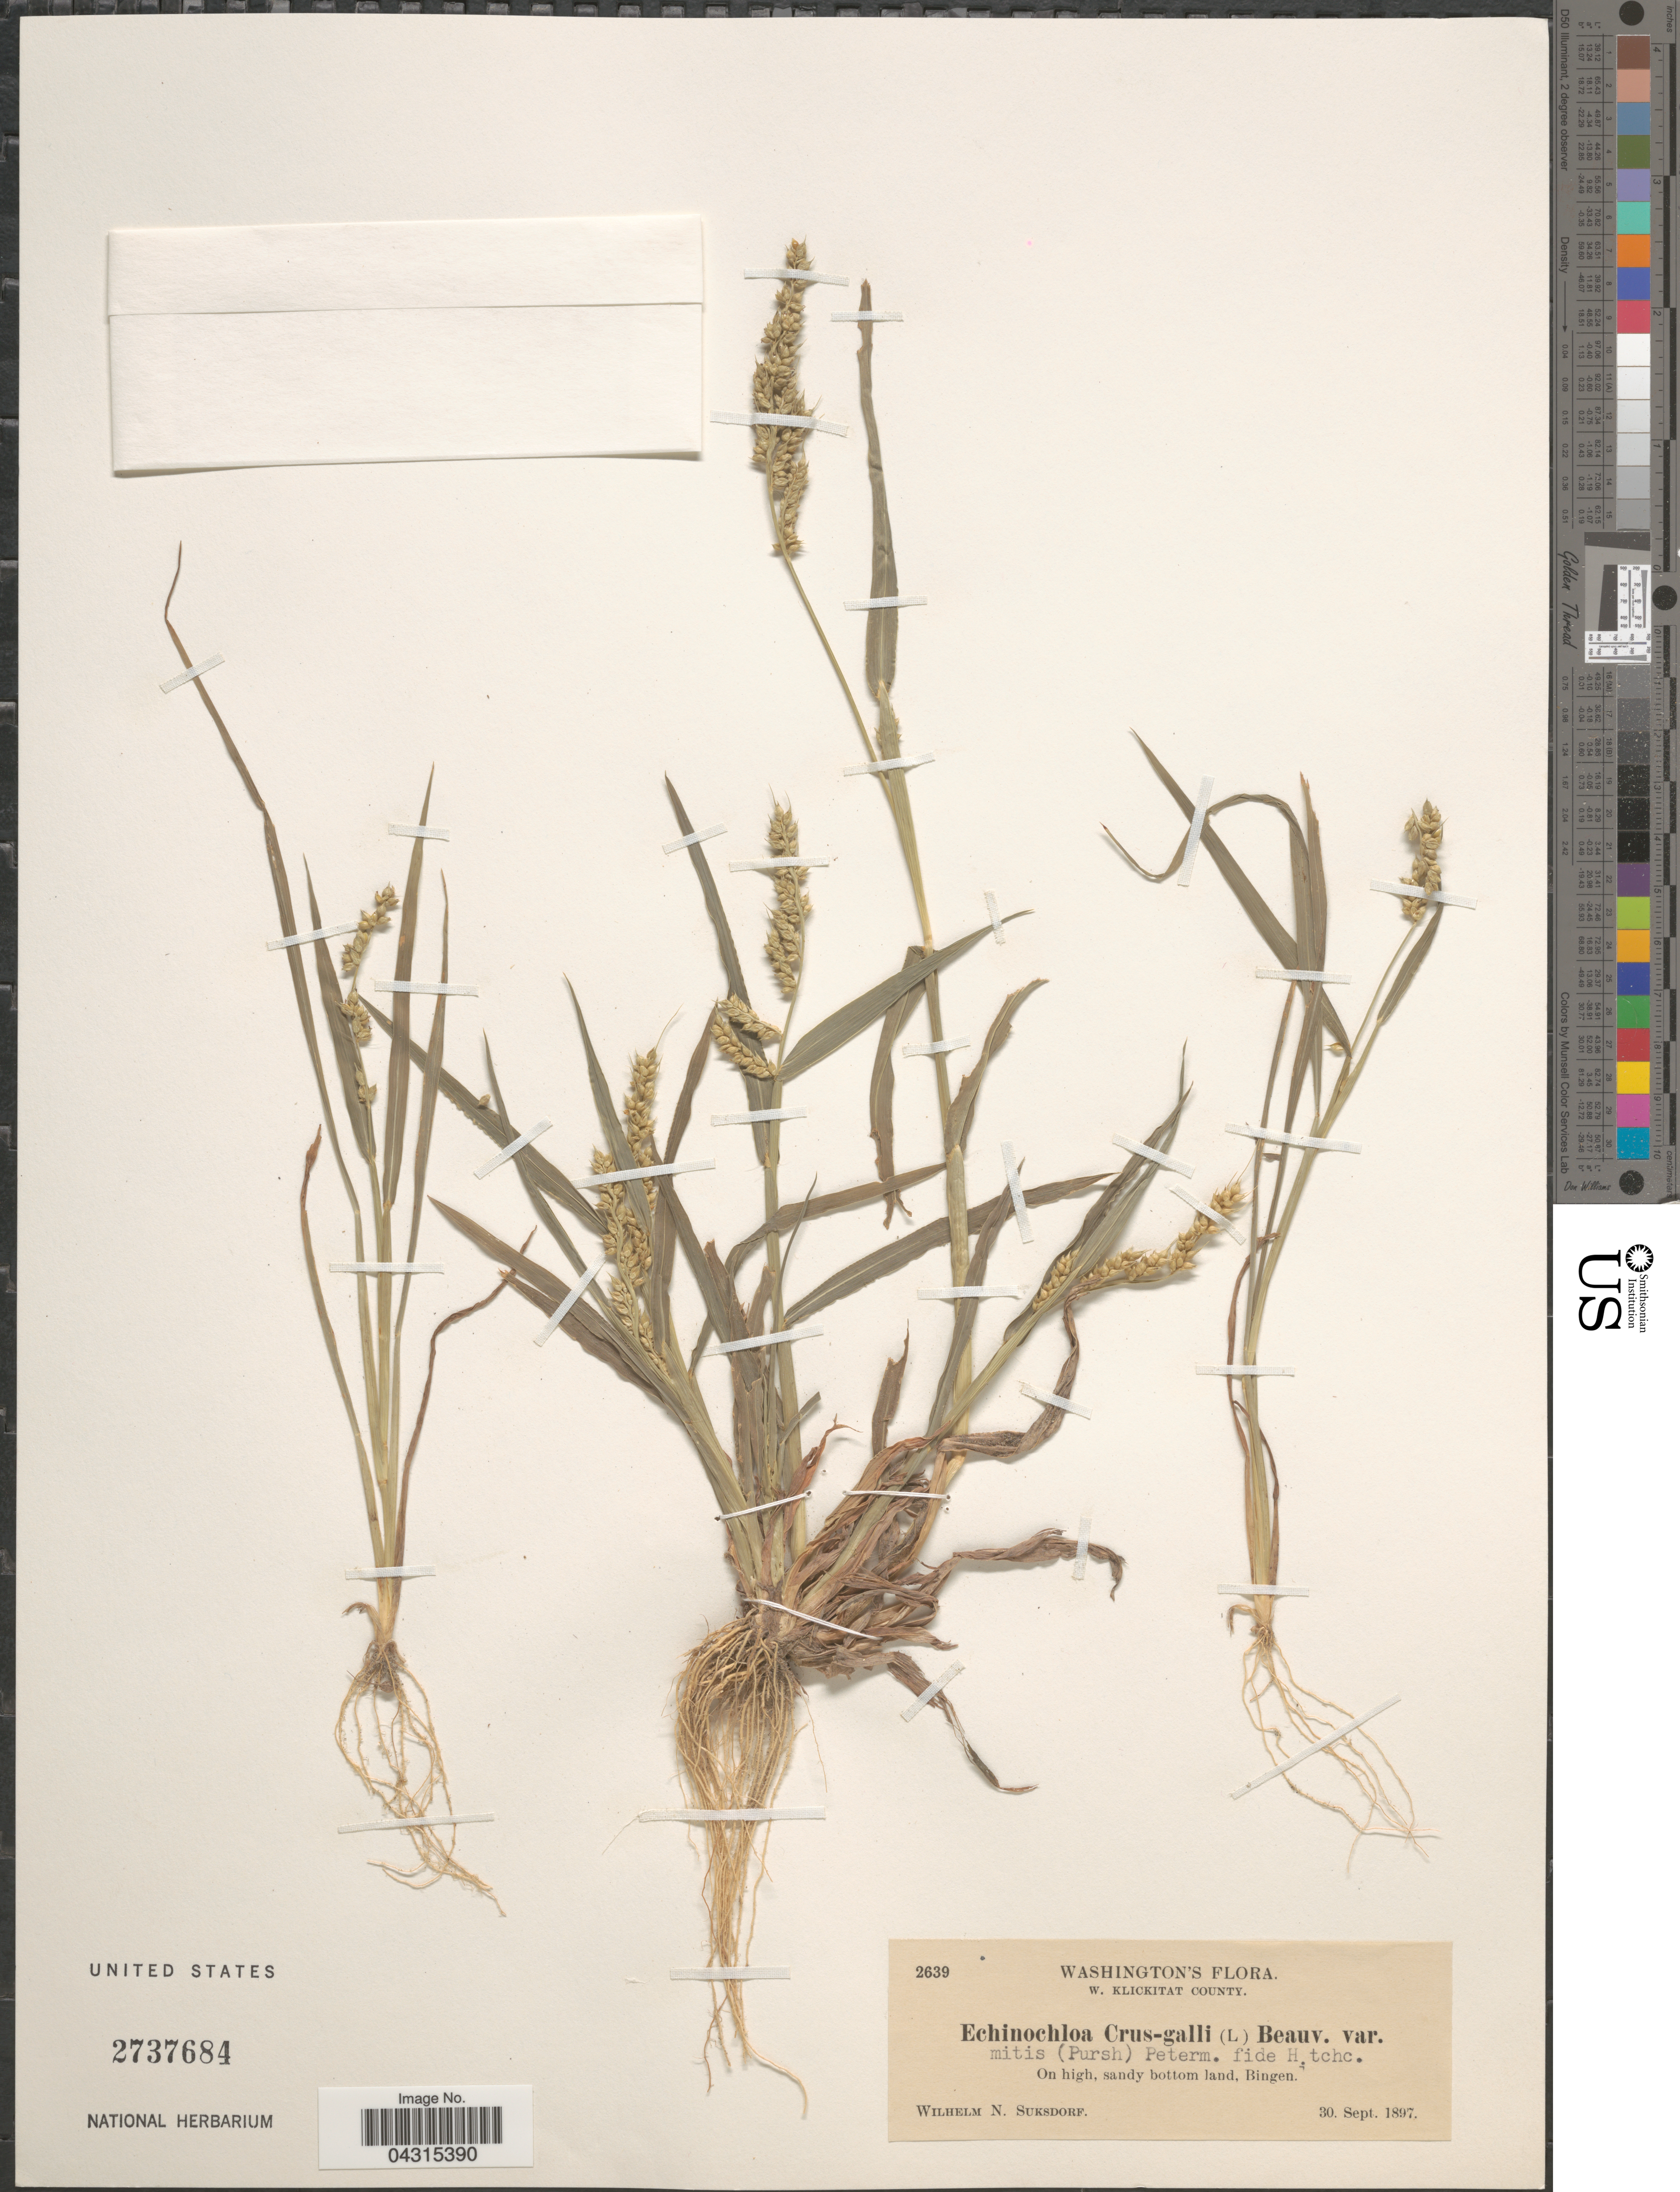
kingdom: Plantae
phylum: Tracheophyta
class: Liliopsida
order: Poales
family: Poaceae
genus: Echinochloa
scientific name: Echinochloa crus-galli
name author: (L.) P. Beauv.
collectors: W. N. Suksdorf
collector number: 2639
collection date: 1897-09-30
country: United States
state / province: Washington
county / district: Klickitat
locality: W. Klickitat County. On high, sandy bottom land, Bingen.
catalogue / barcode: US 2737684